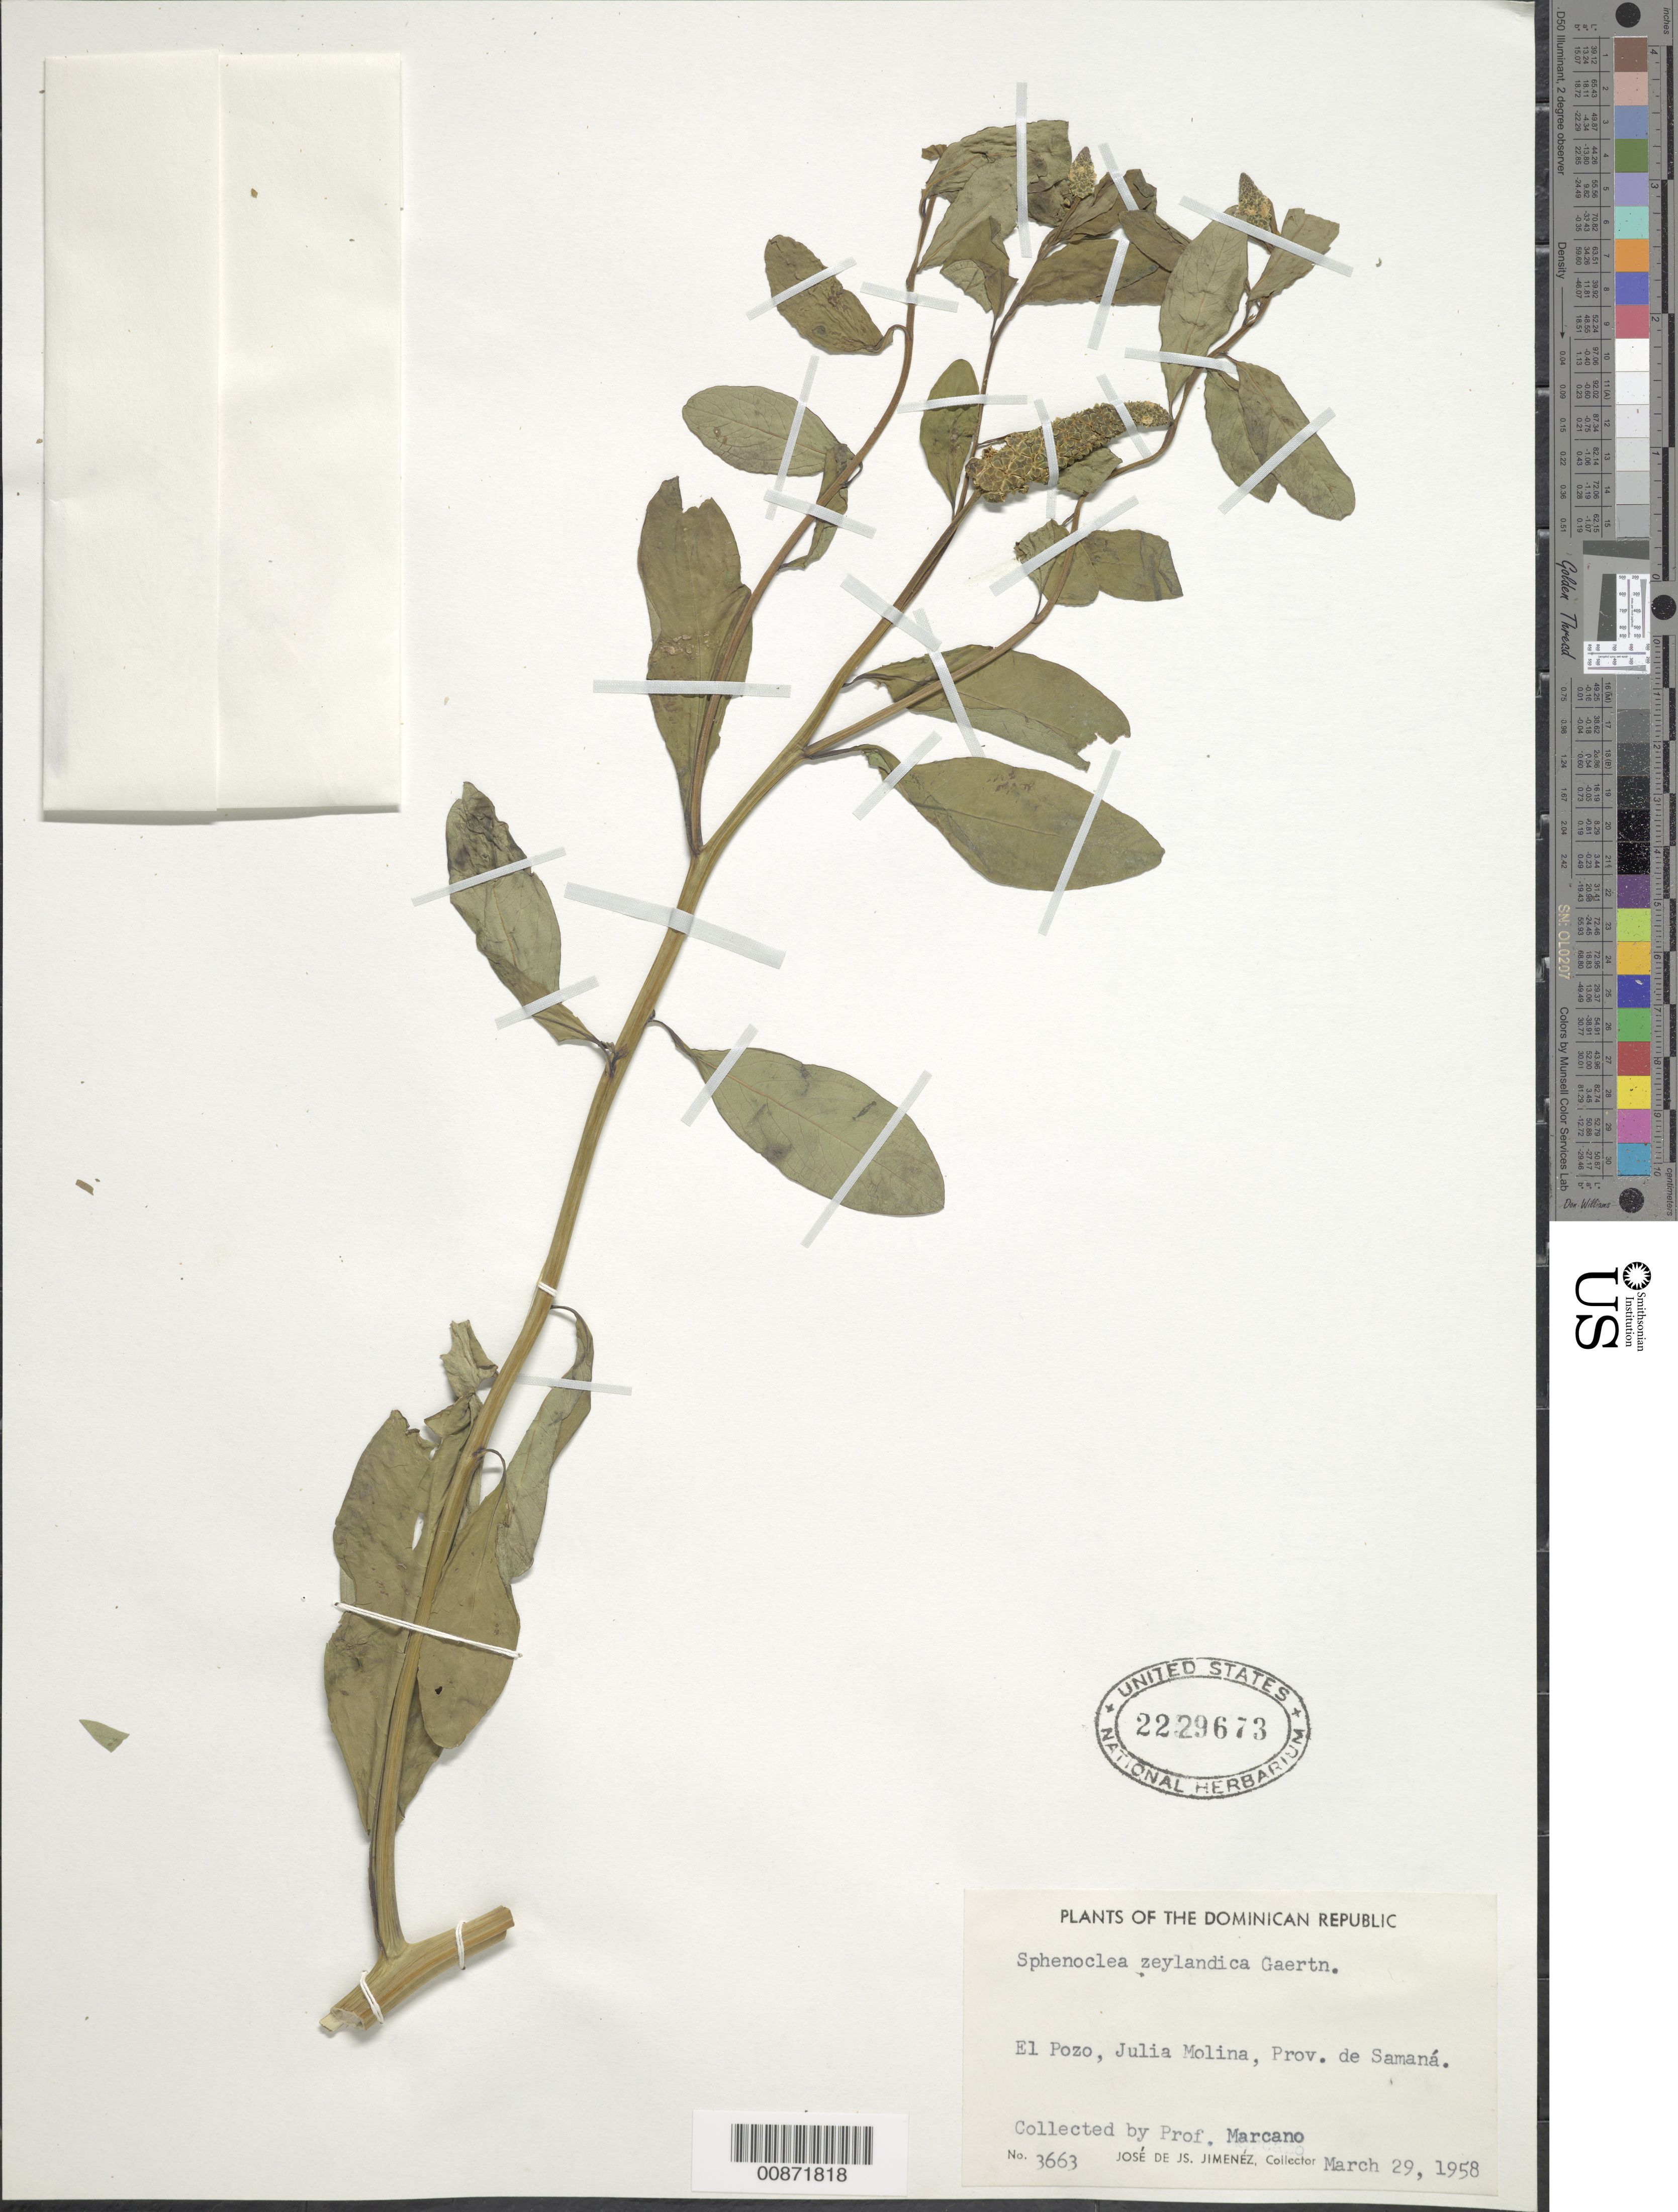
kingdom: Plantae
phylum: Tracheophyta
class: Magnoliopsida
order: Solanales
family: Sphenocleaceae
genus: Sphenoclea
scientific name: Sphenoclea zeylanica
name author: Gaertn.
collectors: J. J. Jiménez Almonte & P. Marcano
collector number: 3663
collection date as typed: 29 Mar 1958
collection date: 1958-03-29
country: Dominican Republic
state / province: Samaná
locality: El Pozo, Julia Molina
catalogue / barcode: US 2229673